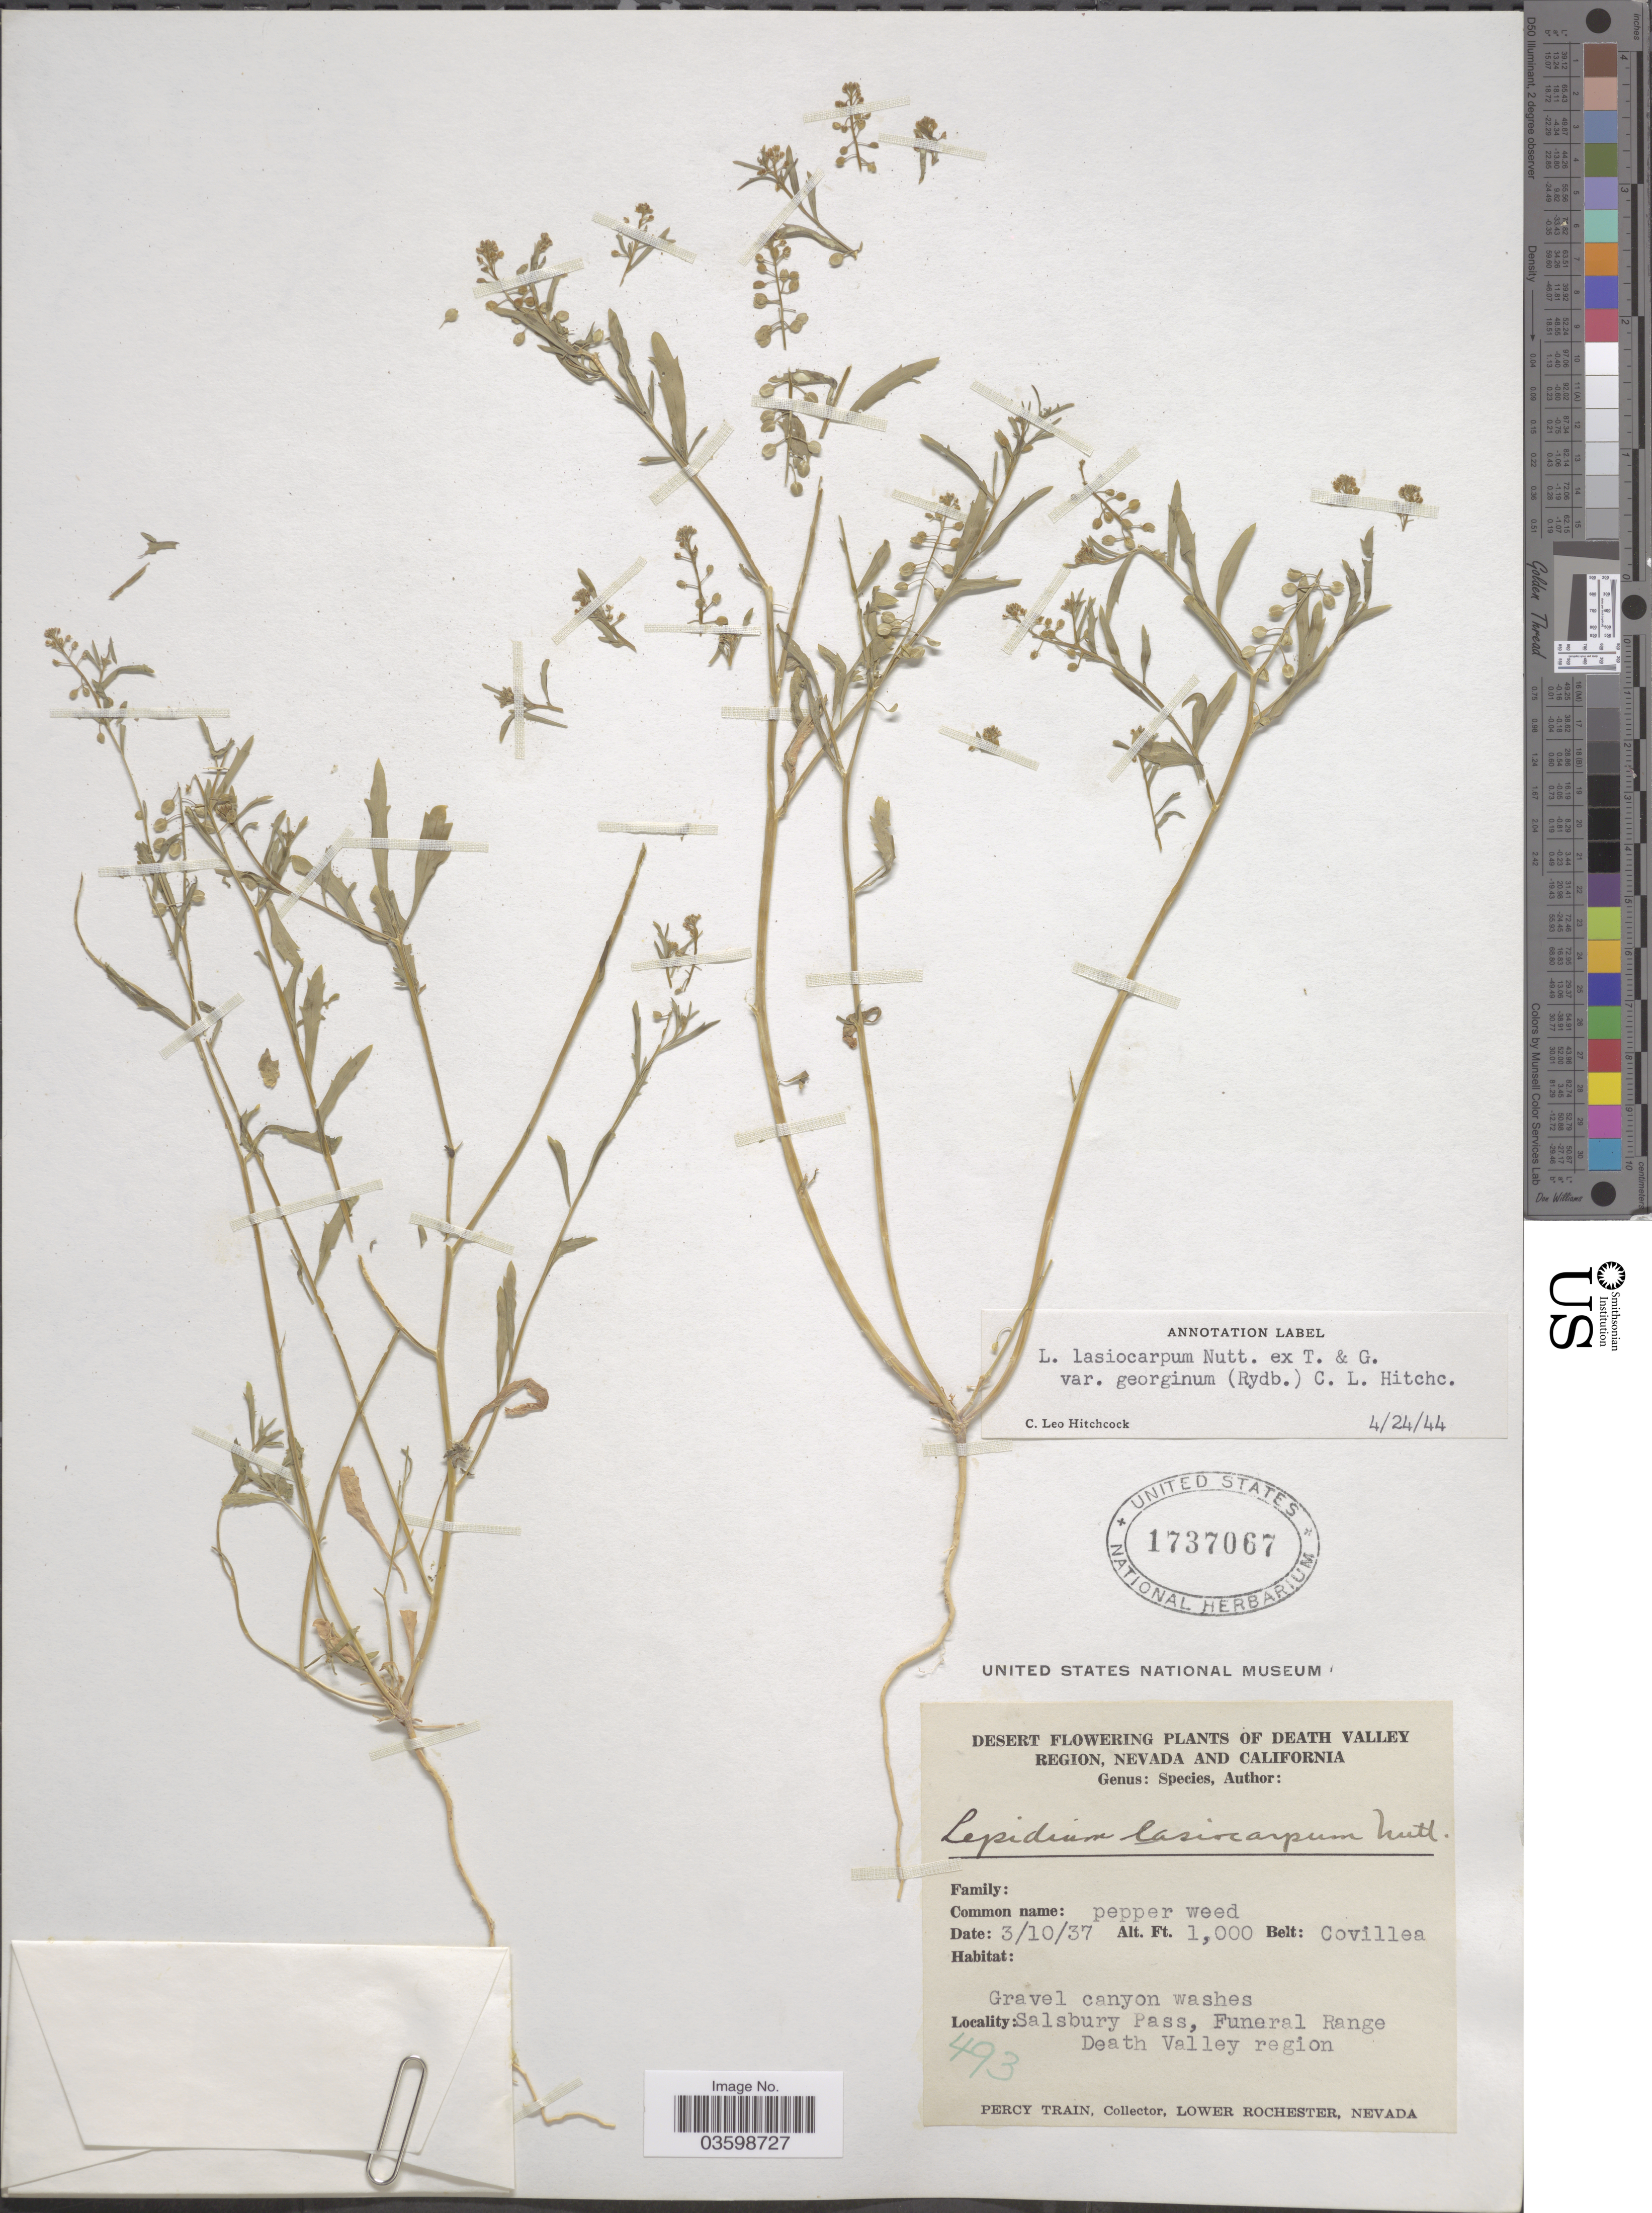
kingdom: Plantae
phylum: Tracheophyta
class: Magnoliopsida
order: Brassicales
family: Brassicaceae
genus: Lepidium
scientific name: Lepidium lasiocarpum var. georginum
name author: (Rydb.) C.L. Hitchc.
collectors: P. Train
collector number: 493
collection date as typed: Transcribed d/m/y: 10/3/37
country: United States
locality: Desert. Death Valley Region, Nevada and California. Belt: Covillea. Salsbury Pass, Funeral Range. Death Valley region.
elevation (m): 305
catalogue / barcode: US 1737067